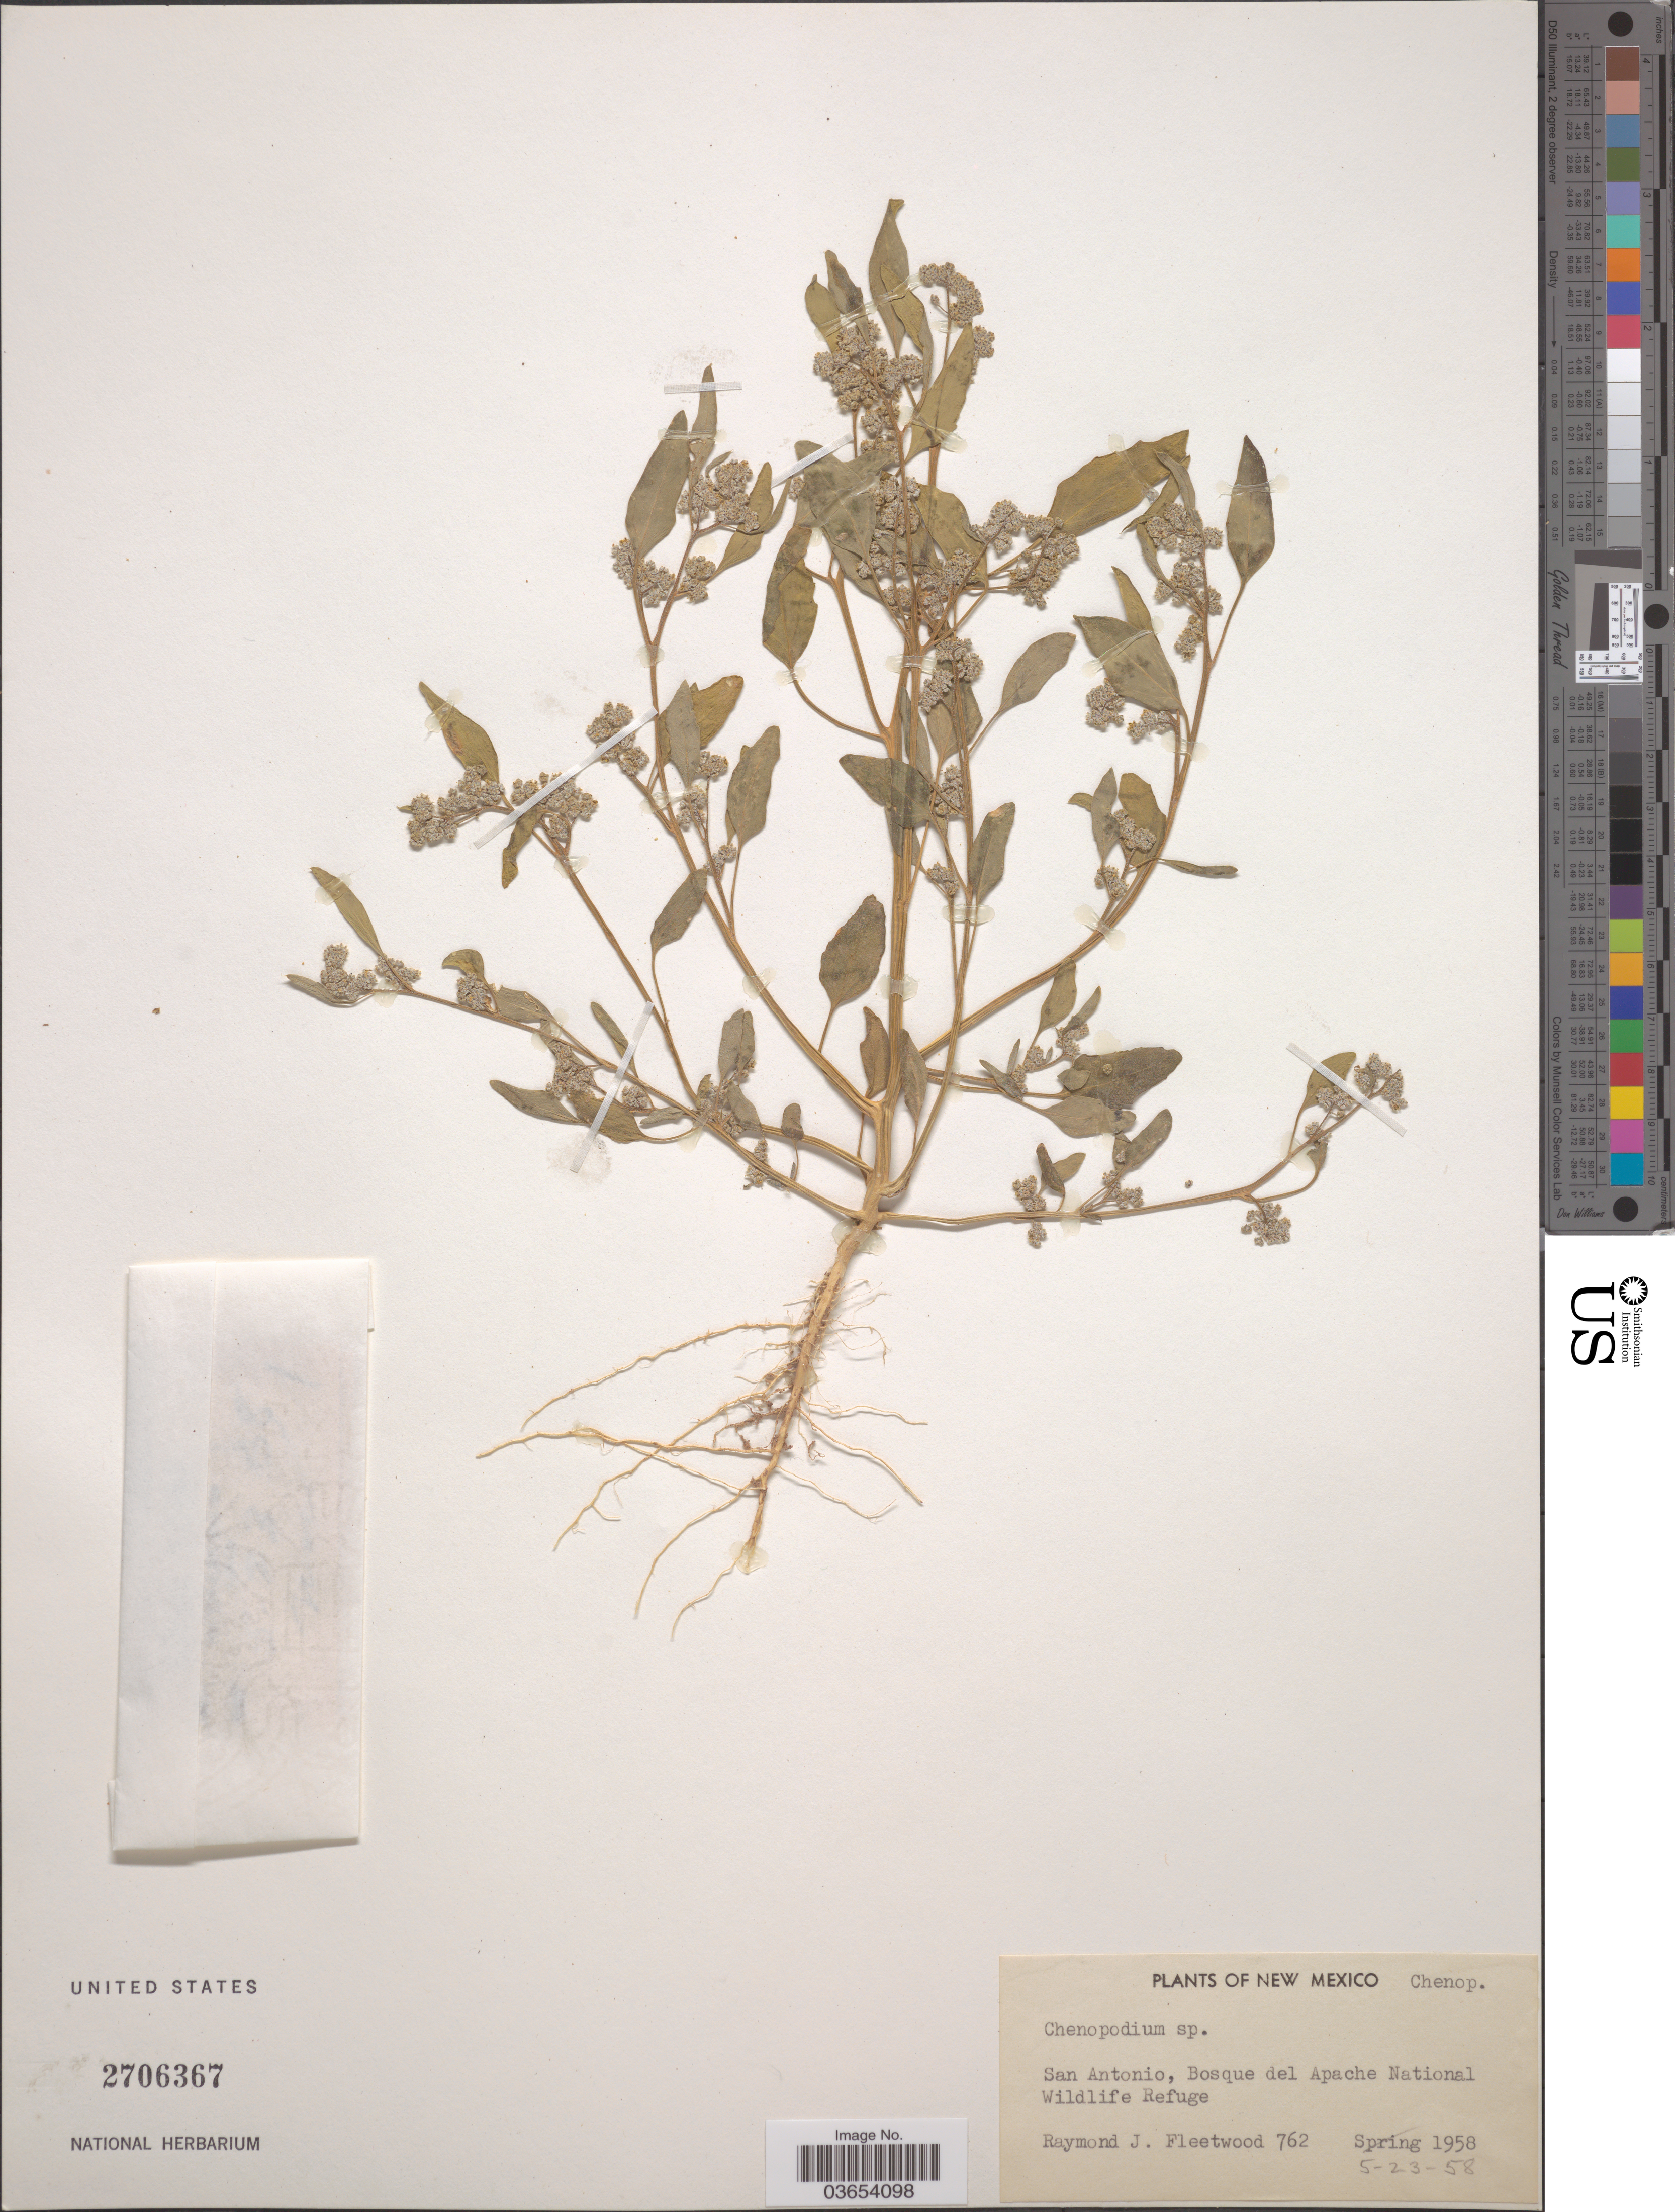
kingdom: Plantae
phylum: Tracheophyta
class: Magnoliopsida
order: Caryophyllales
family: Amaranthaceae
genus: Chenopodium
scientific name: Chenopodium sp.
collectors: R. J. Fleetwood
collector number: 762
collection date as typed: Transcribed d/m/y: 23/5/58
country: United States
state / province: New Mexico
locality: San Antonio, Bosque del Apache National Wildlife Refuge.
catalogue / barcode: US 2706367